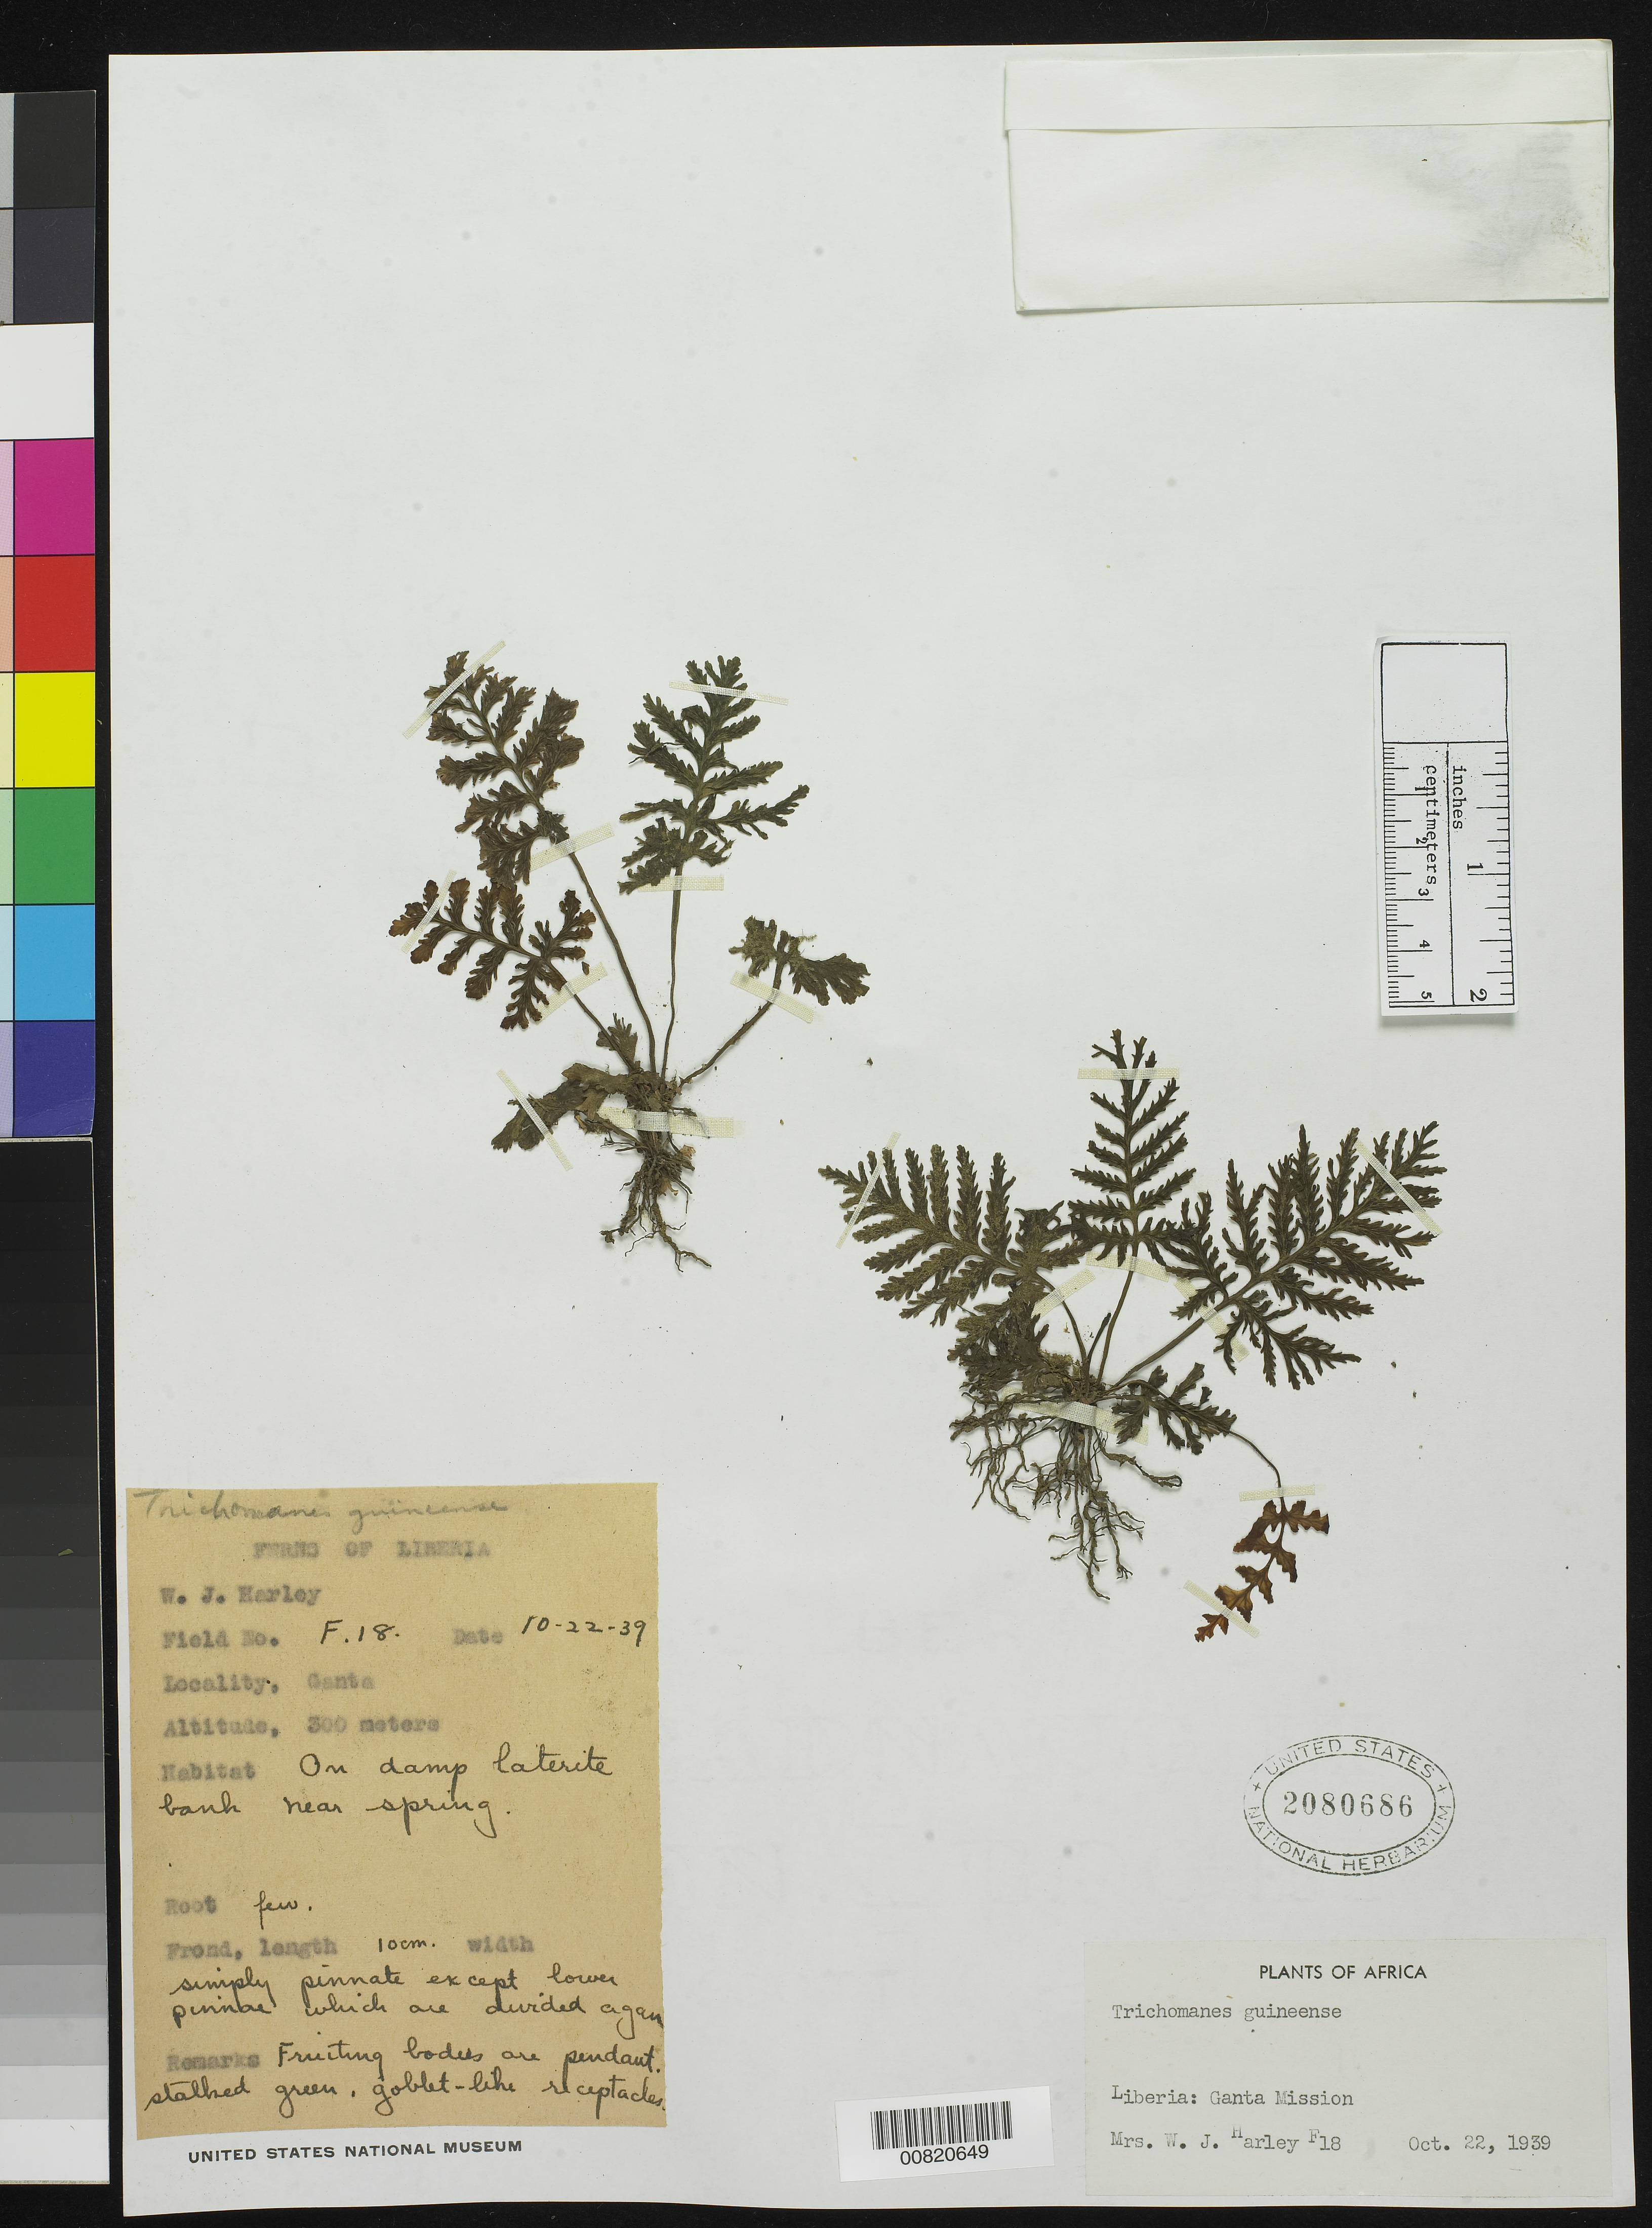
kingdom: Plantae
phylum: Tracheophyta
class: Polypodiopsida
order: Hymenophyllales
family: Hymenophyllaceae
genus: Abrodictyum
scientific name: Abrodictyum guineense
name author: (Afzel. ex Sw.) J.P. Roux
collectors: Harley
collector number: F 18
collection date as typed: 22 Oct 1939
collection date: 1939-10-22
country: Liberia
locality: Ganta Mission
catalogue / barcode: US 2080686